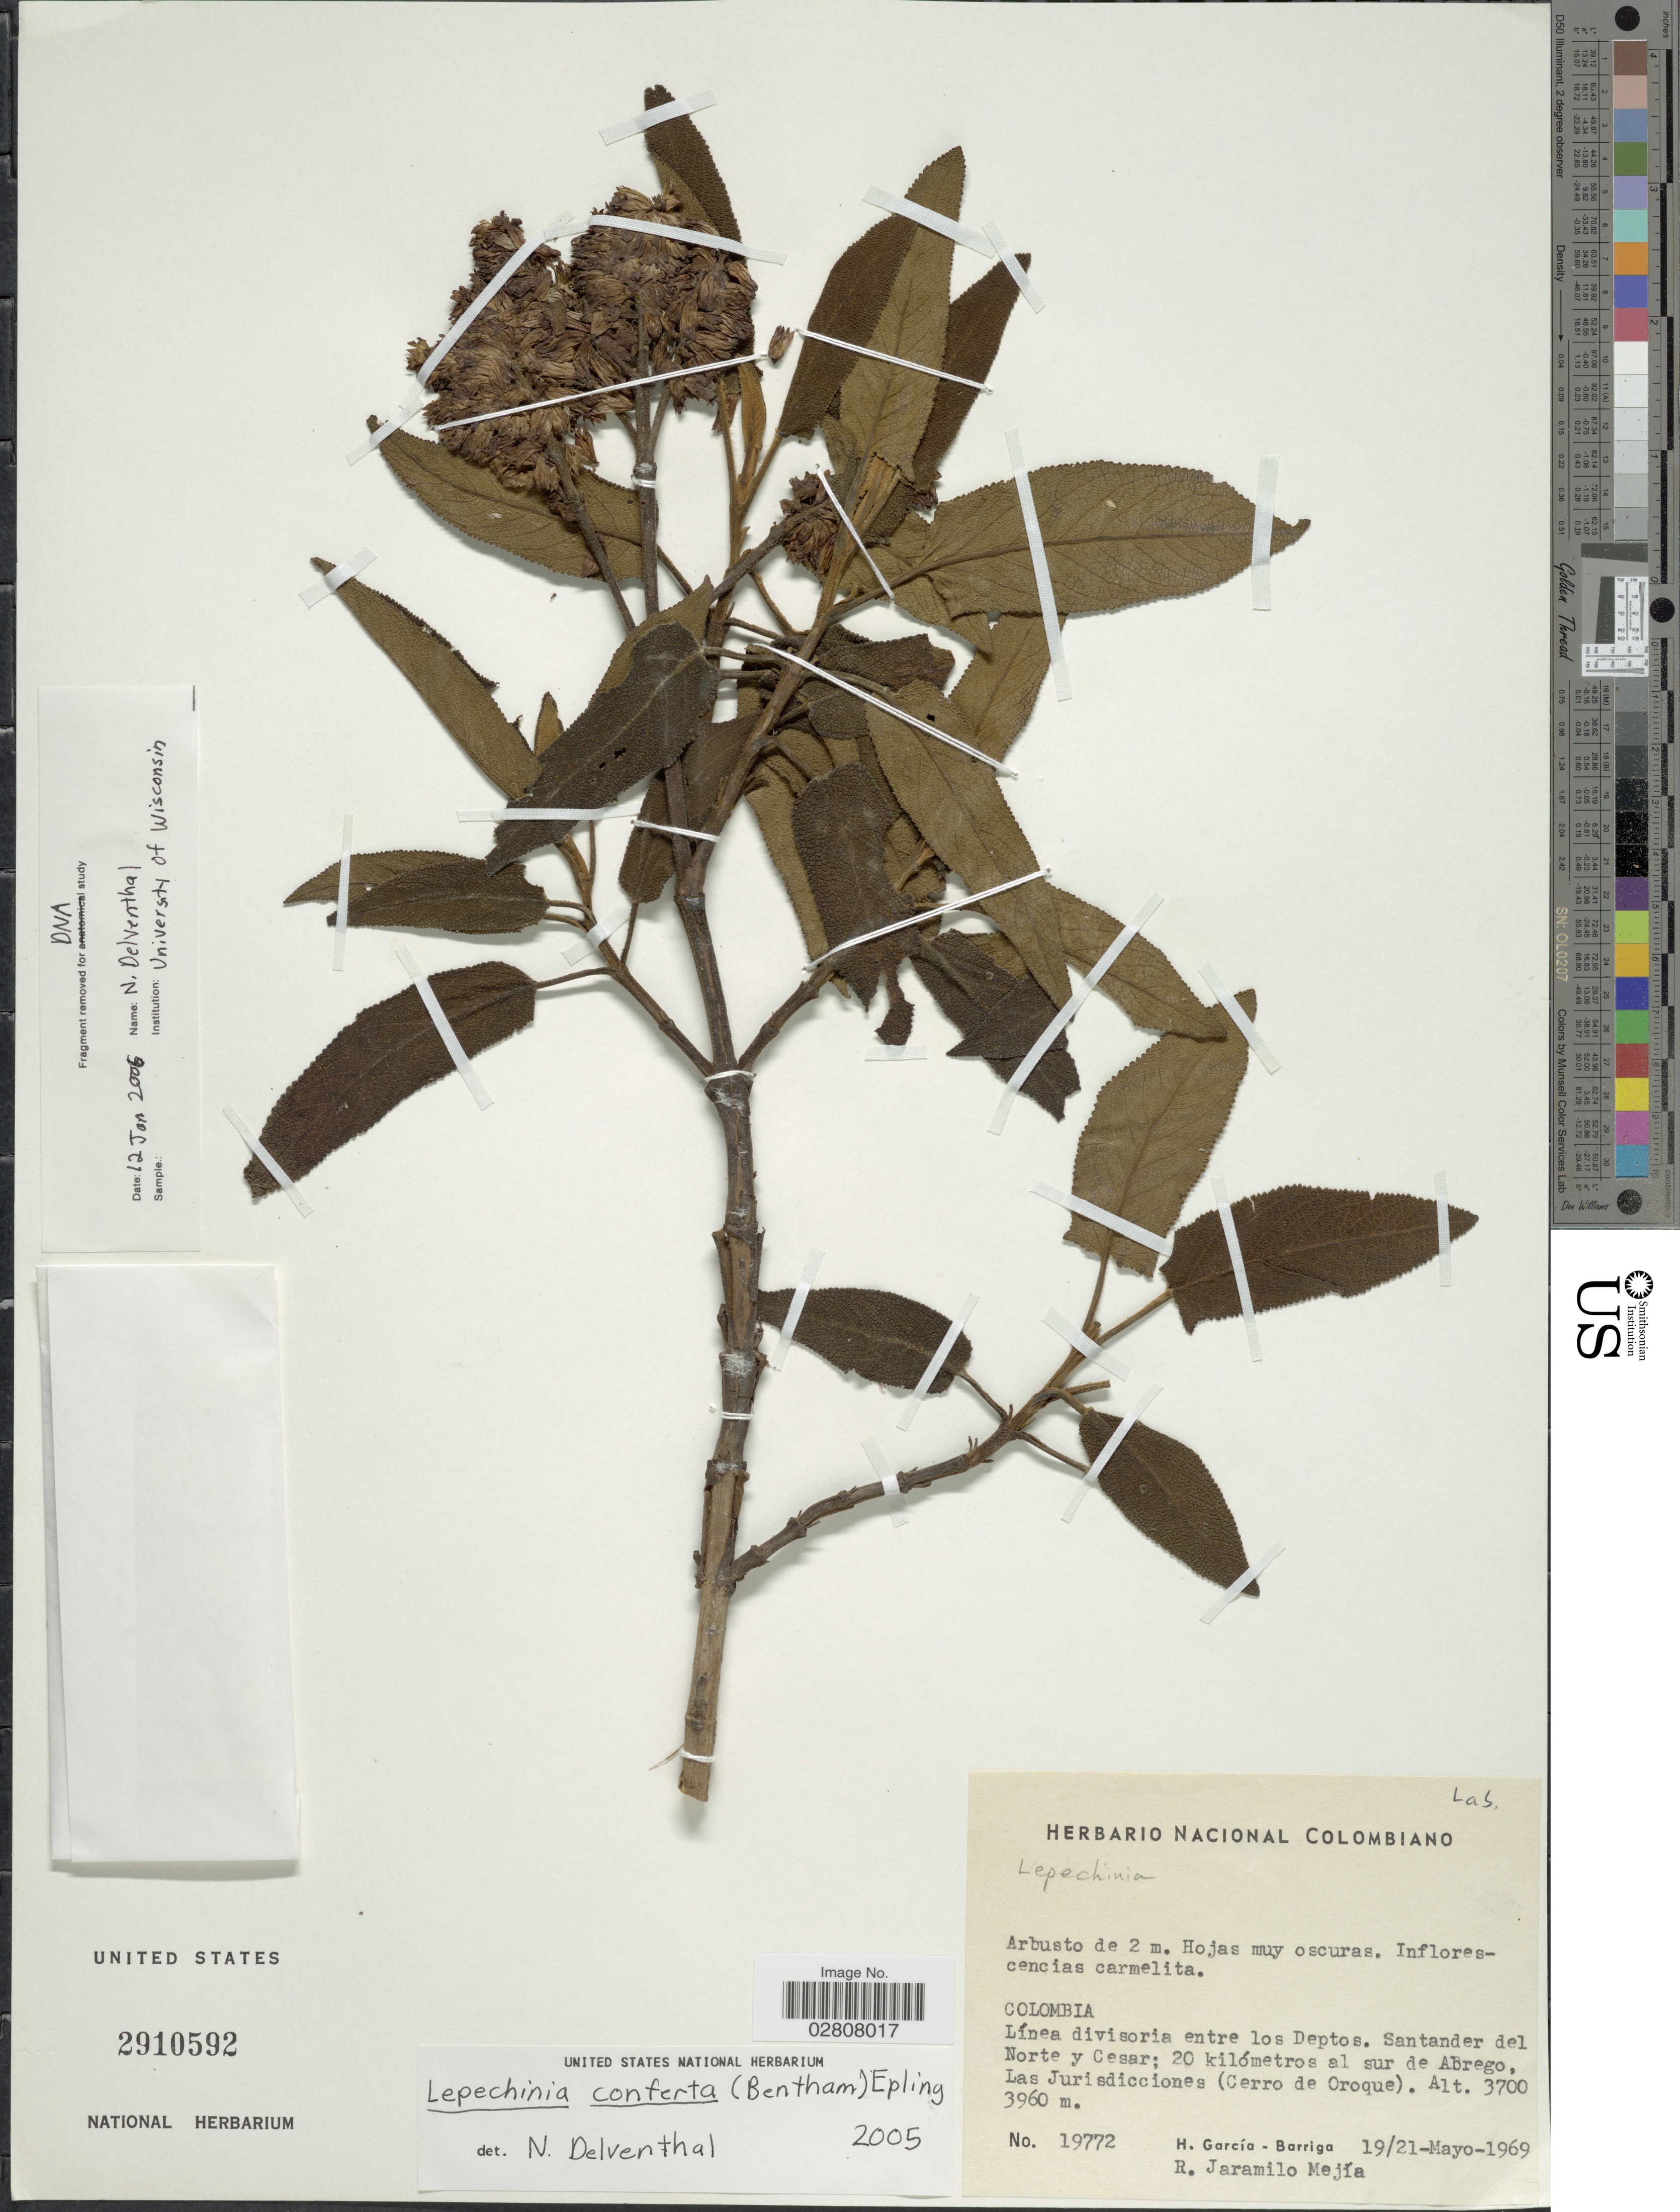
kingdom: Plantae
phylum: Tracheophyta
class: Magnoliopsida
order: Lamiales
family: Lamiaceae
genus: Lepechinia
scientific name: Lepechinia bullata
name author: (Kunth) Epling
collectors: H. García Barriga & R. Mejia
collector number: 19772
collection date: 1969-05-19/1969-05-21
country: Colombia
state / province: Norte de Santander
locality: Línea divisoria entre los Deptos. Santander del Norte y Cesar; 20 kilómetros al sur de Abrego, Las Jurisdicciones (Cerro de Oroque).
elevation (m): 3700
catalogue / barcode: US 2910592